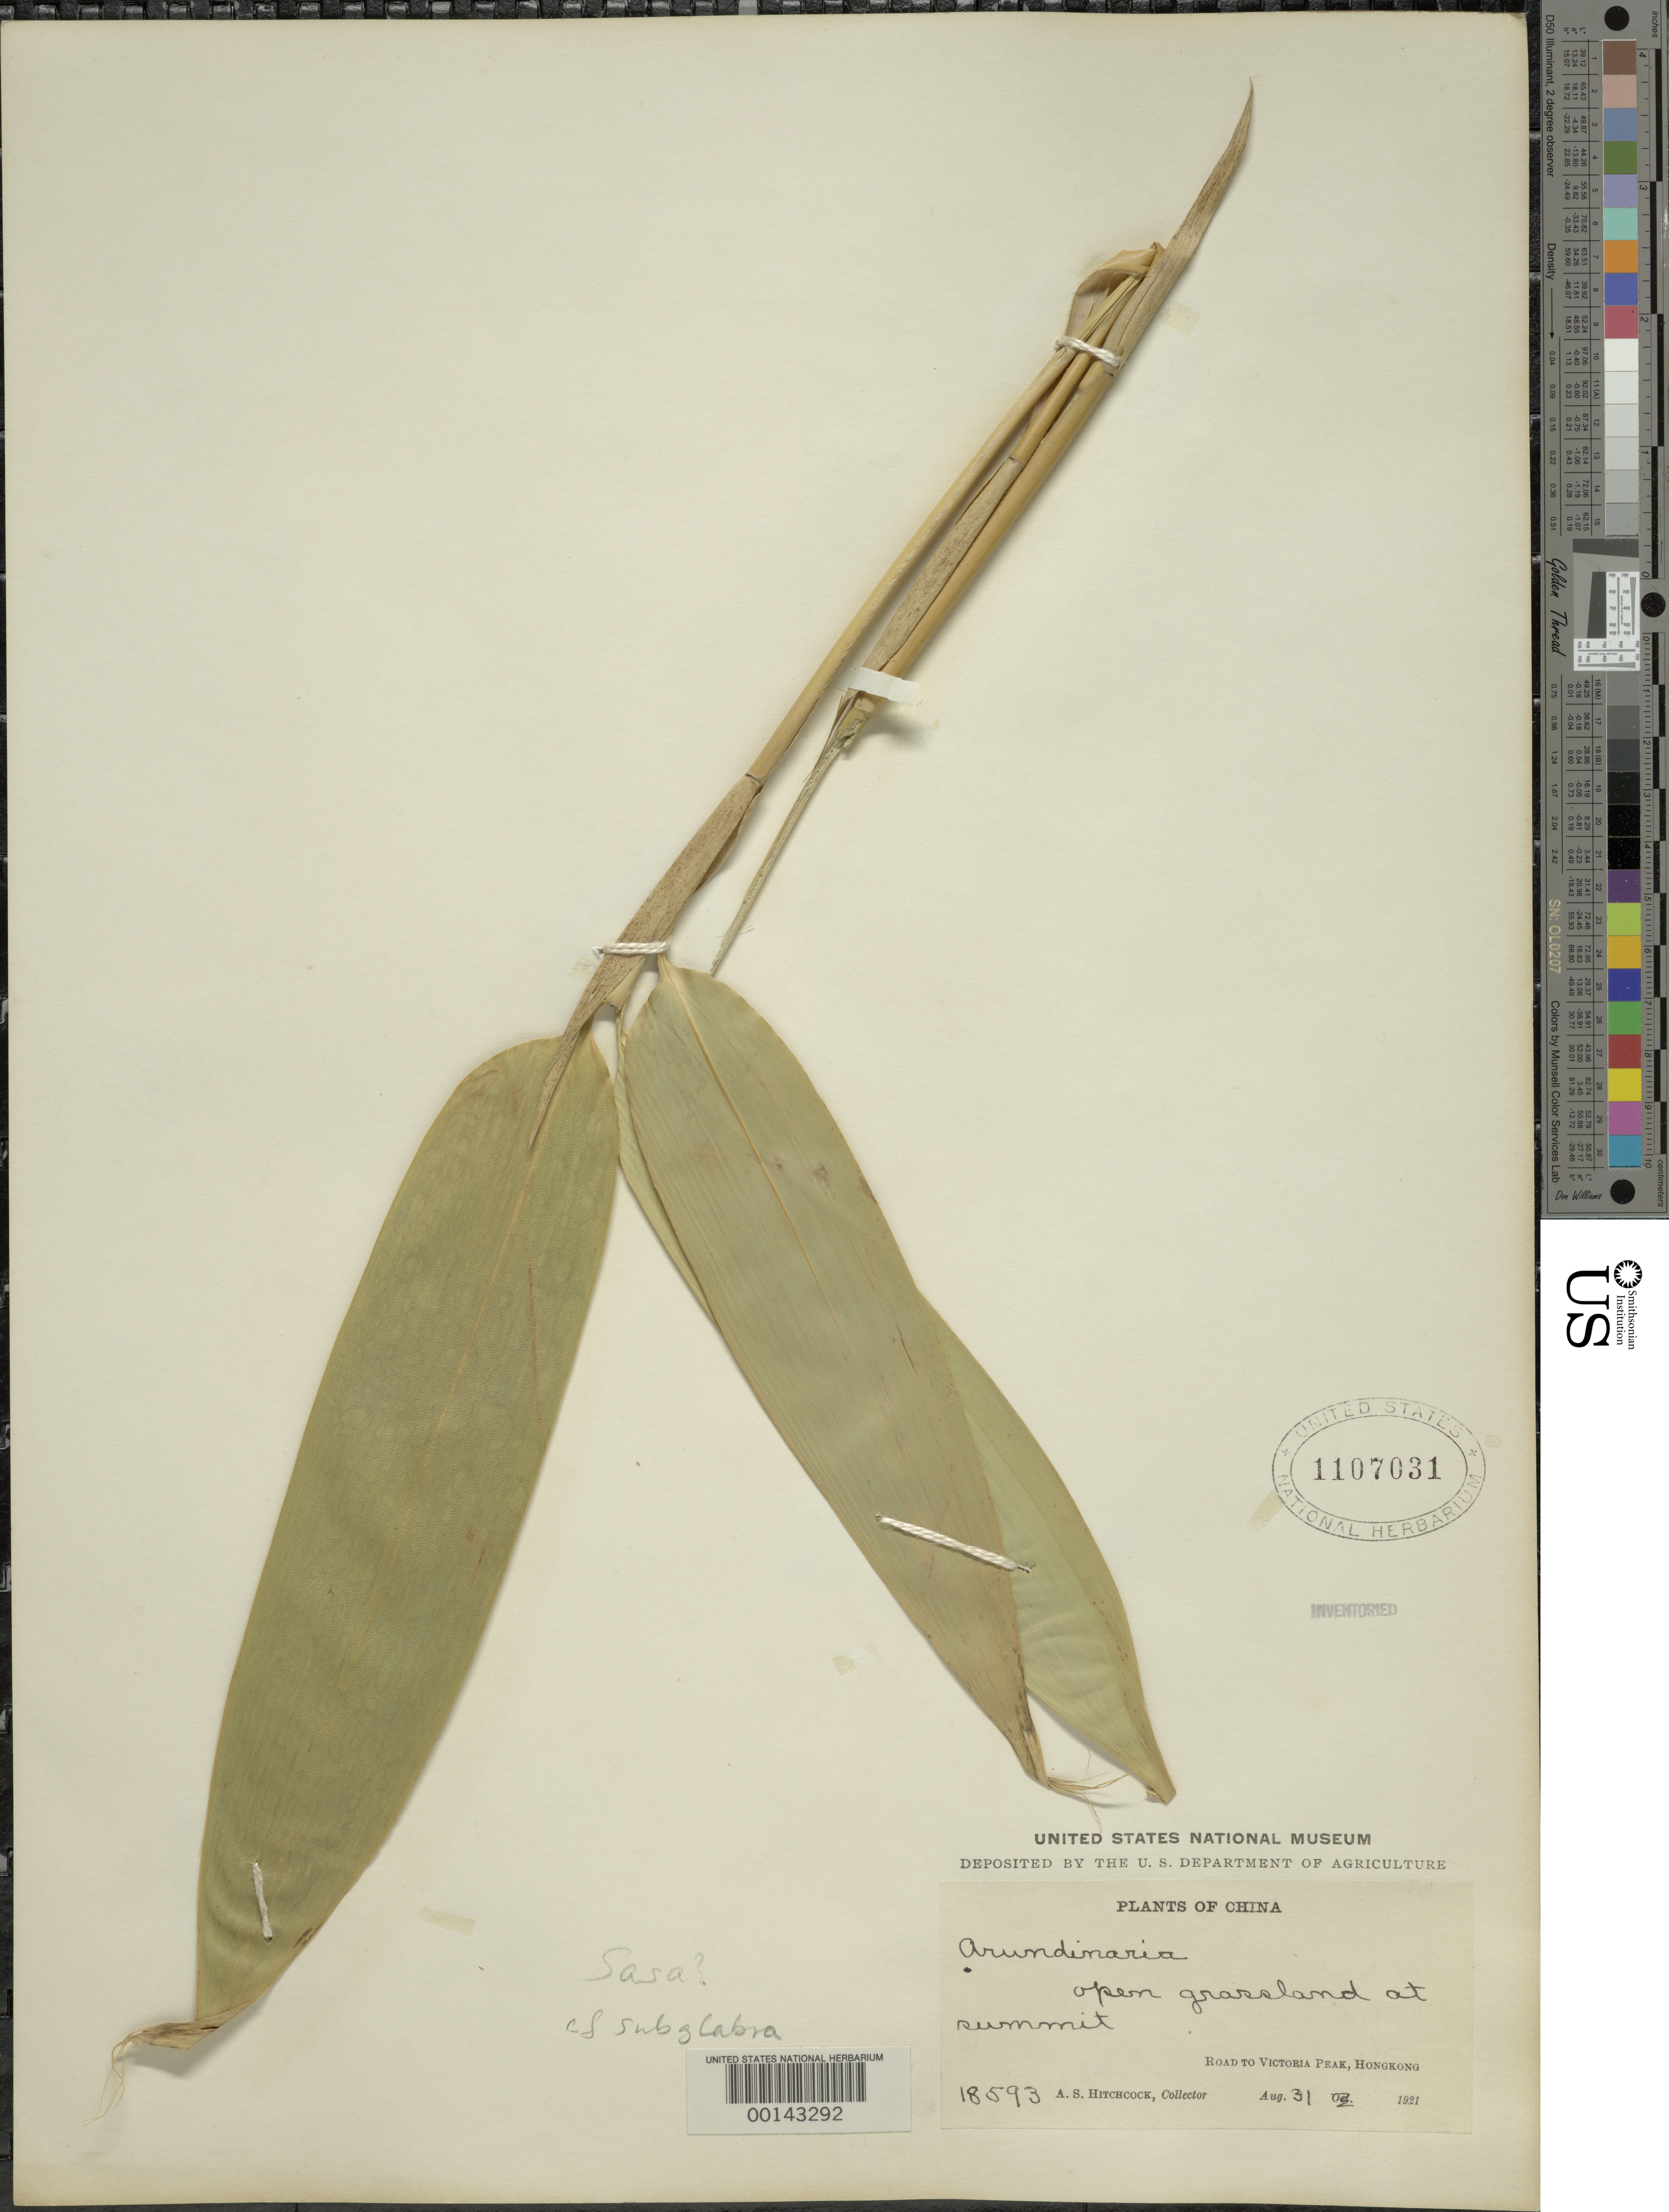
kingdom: Plantae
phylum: Tracheophyta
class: Liliopsida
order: Poales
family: Poaceae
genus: Sasa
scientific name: Sasa sp.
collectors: A. S. Hitchcock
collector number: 18593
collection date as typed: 31 Aug 1921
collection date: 1921-08-31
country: China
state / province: Hong Kong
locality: Victoria peak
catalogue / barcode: US 1107031